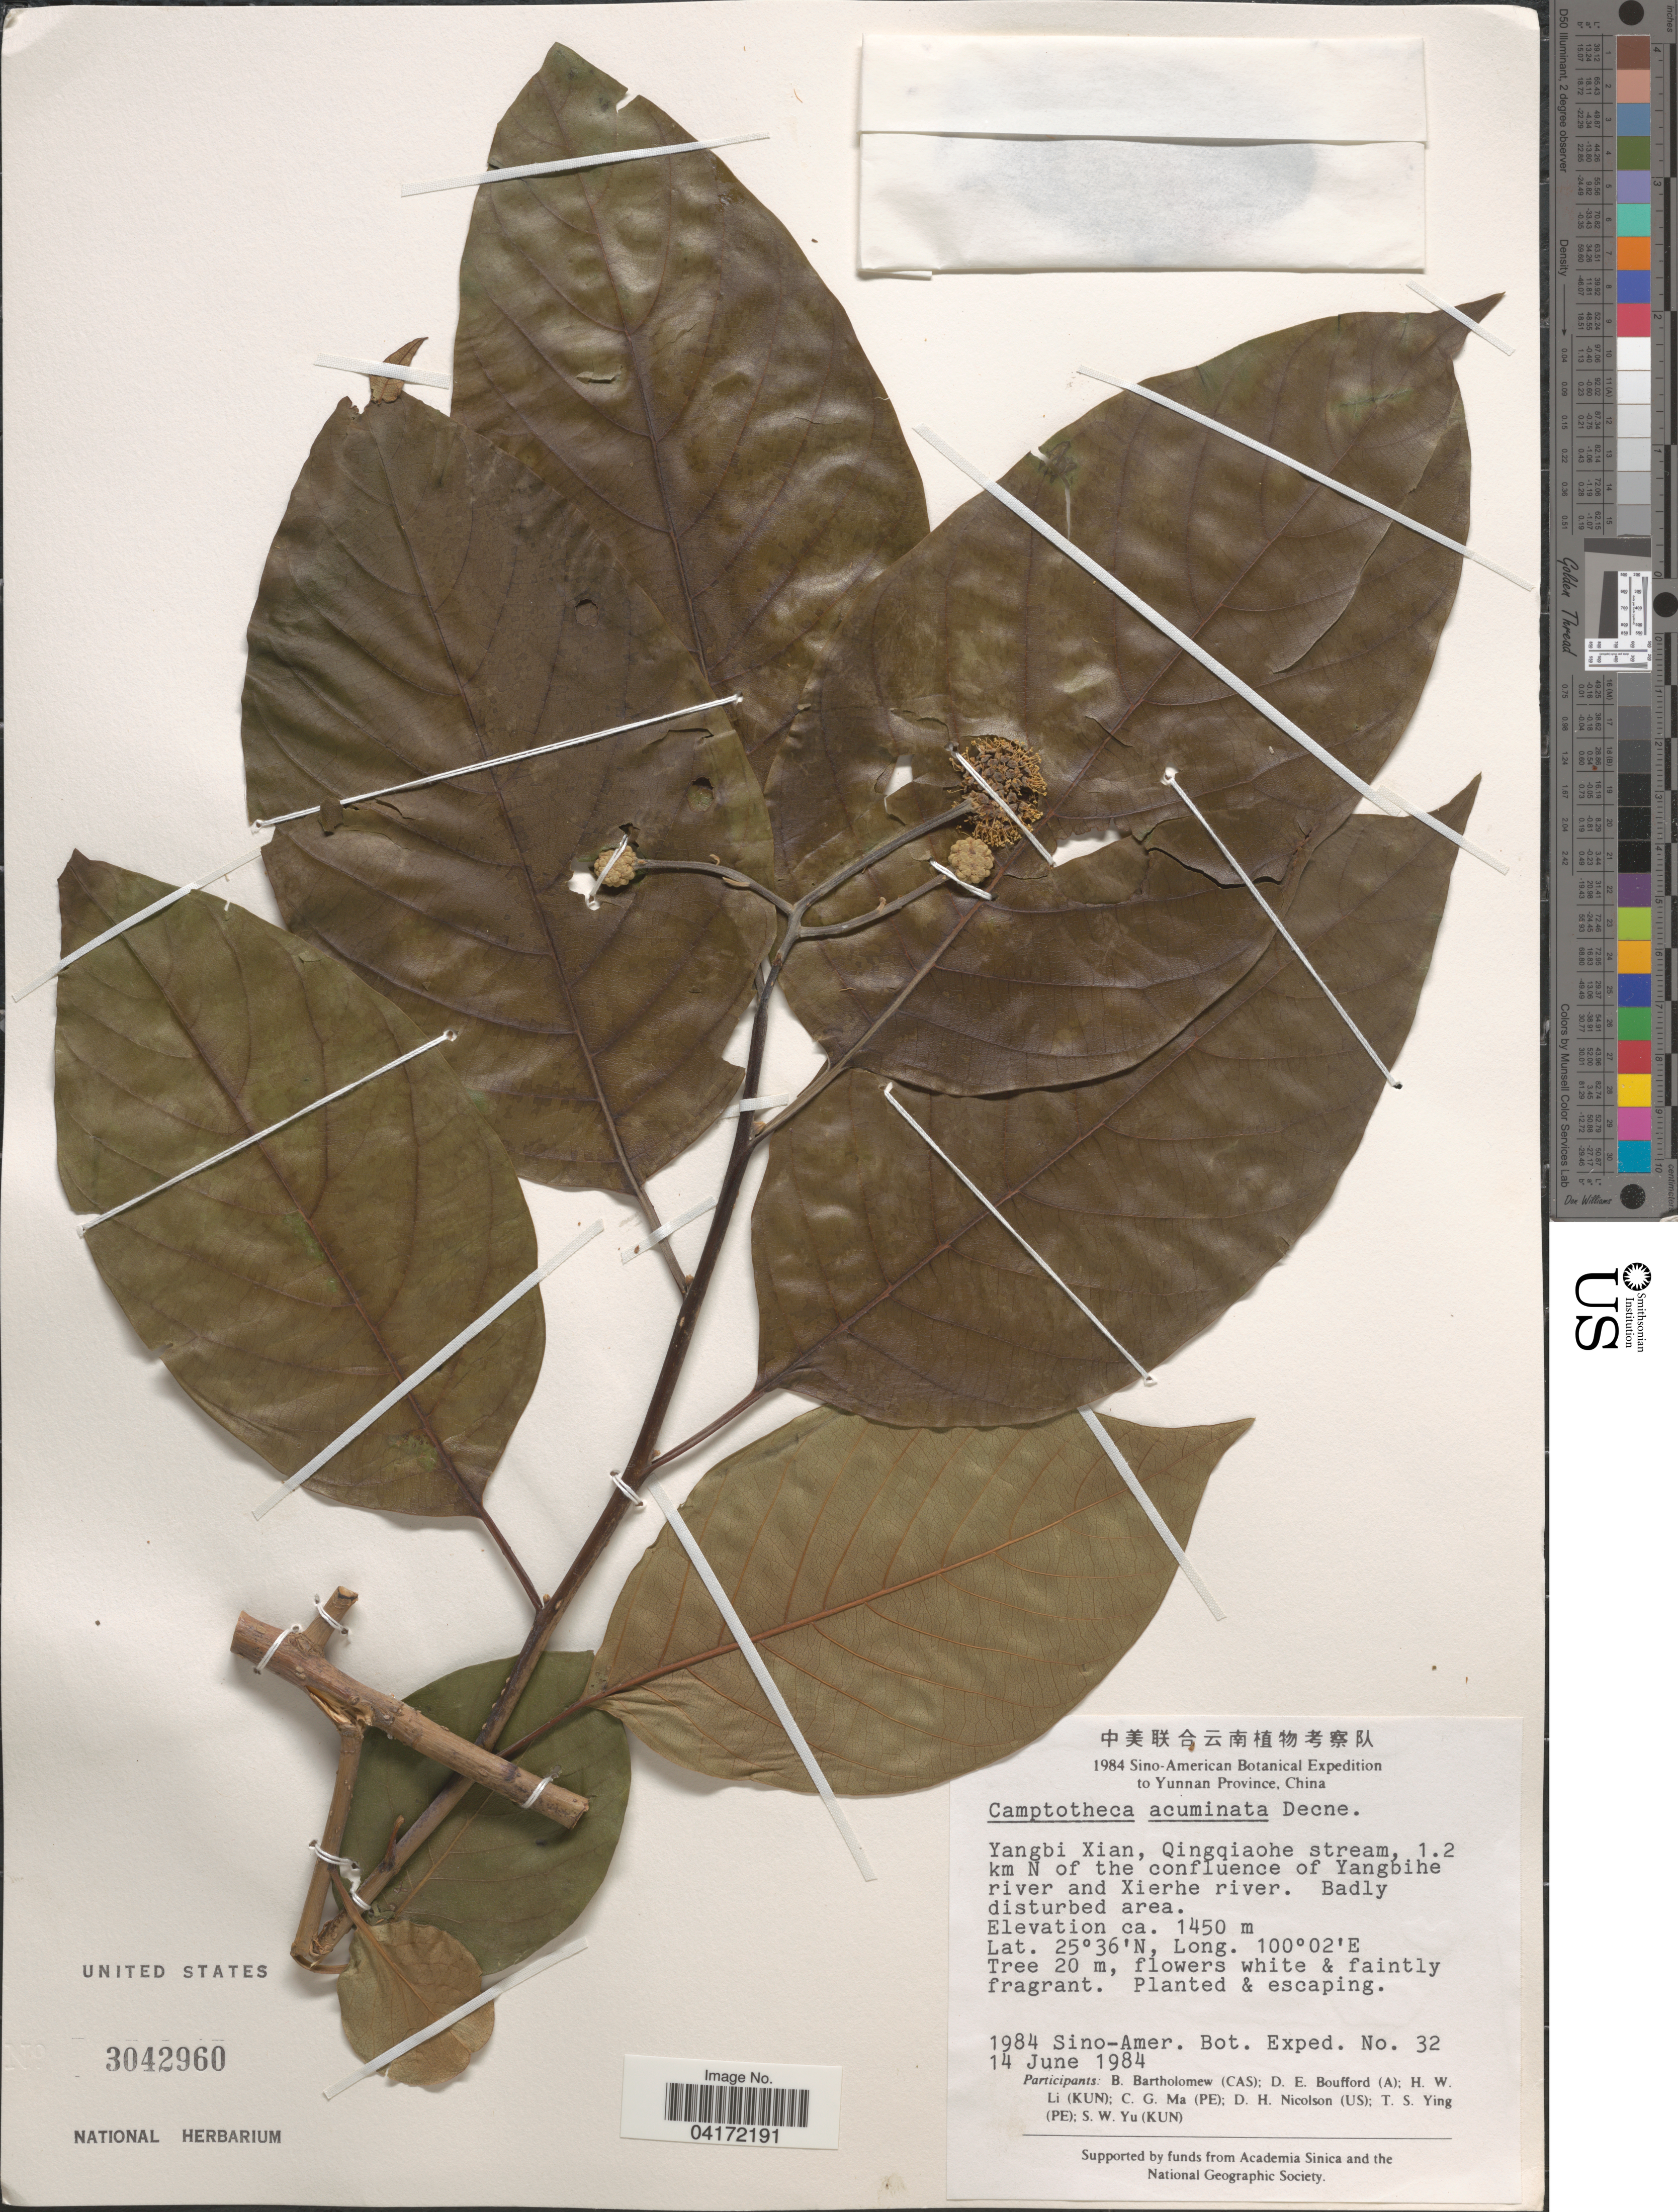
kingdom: Plantae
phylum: Tracheophyta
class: Magnoliopsida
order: Cornales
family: Nyssaceae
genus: Camptotheca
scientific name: Camptotheca acuminata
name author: Decne.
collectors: B. Bartholomew, D. E. Boufford, H. W. Li, C. Ma & et al.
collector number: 32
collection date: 1984-06-14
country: China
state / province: Yunnan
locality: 1984 Sino-American Botanical Expedition to Yunnan Province, China. Yangbi Xian, Qingqiaohe stream, 1.2 km N of the confluence of Yangbihe river and Xierhe river. Badly disturbed area.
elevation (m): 1450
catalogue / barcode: US 3042960